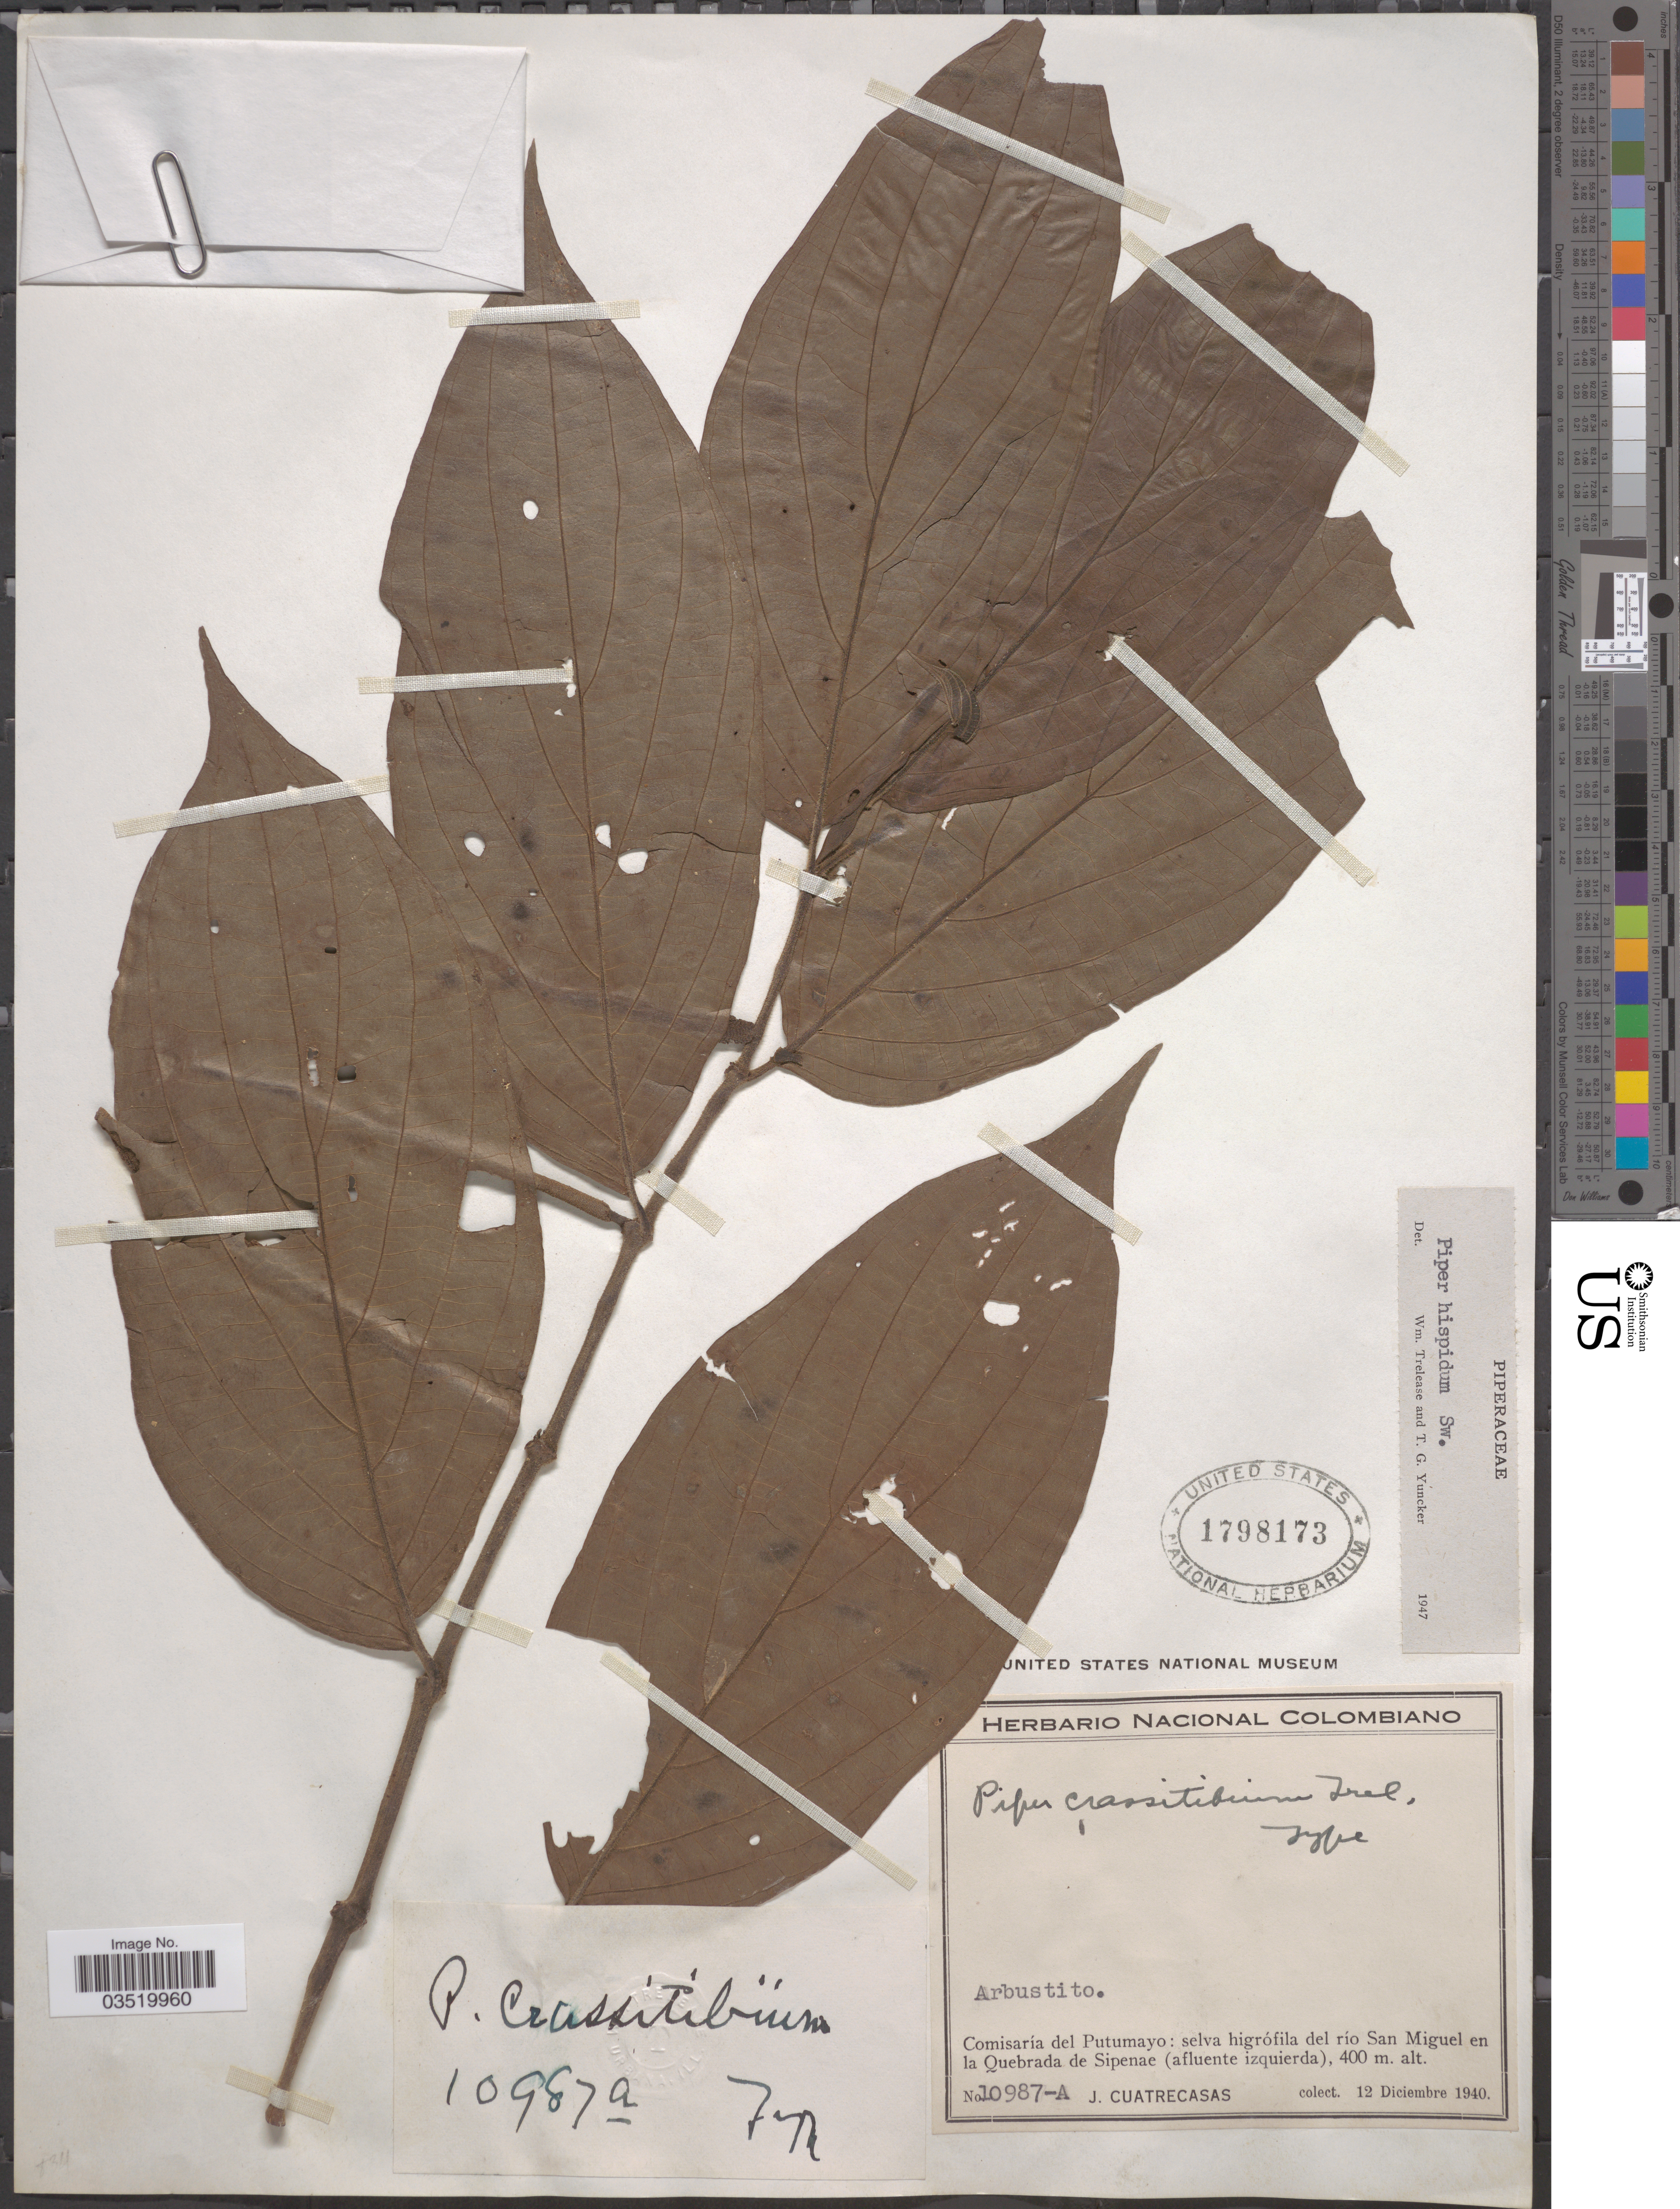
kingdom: Plantae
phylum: Tracheophyta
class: Magnoliopsida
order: Piperales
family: Piperaceae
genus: Piper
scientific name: Piper hispidum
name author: Sw.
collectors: J. Cuatrecasas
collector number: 10987A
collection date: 1940-12-12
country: Colombia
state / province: Putumayo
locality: Comisaría del Putumayo: selva higrófila del río San Miguel en la Quebrada de Sipenae (afluente izquierda).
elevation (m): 400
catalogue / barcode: US 1798173